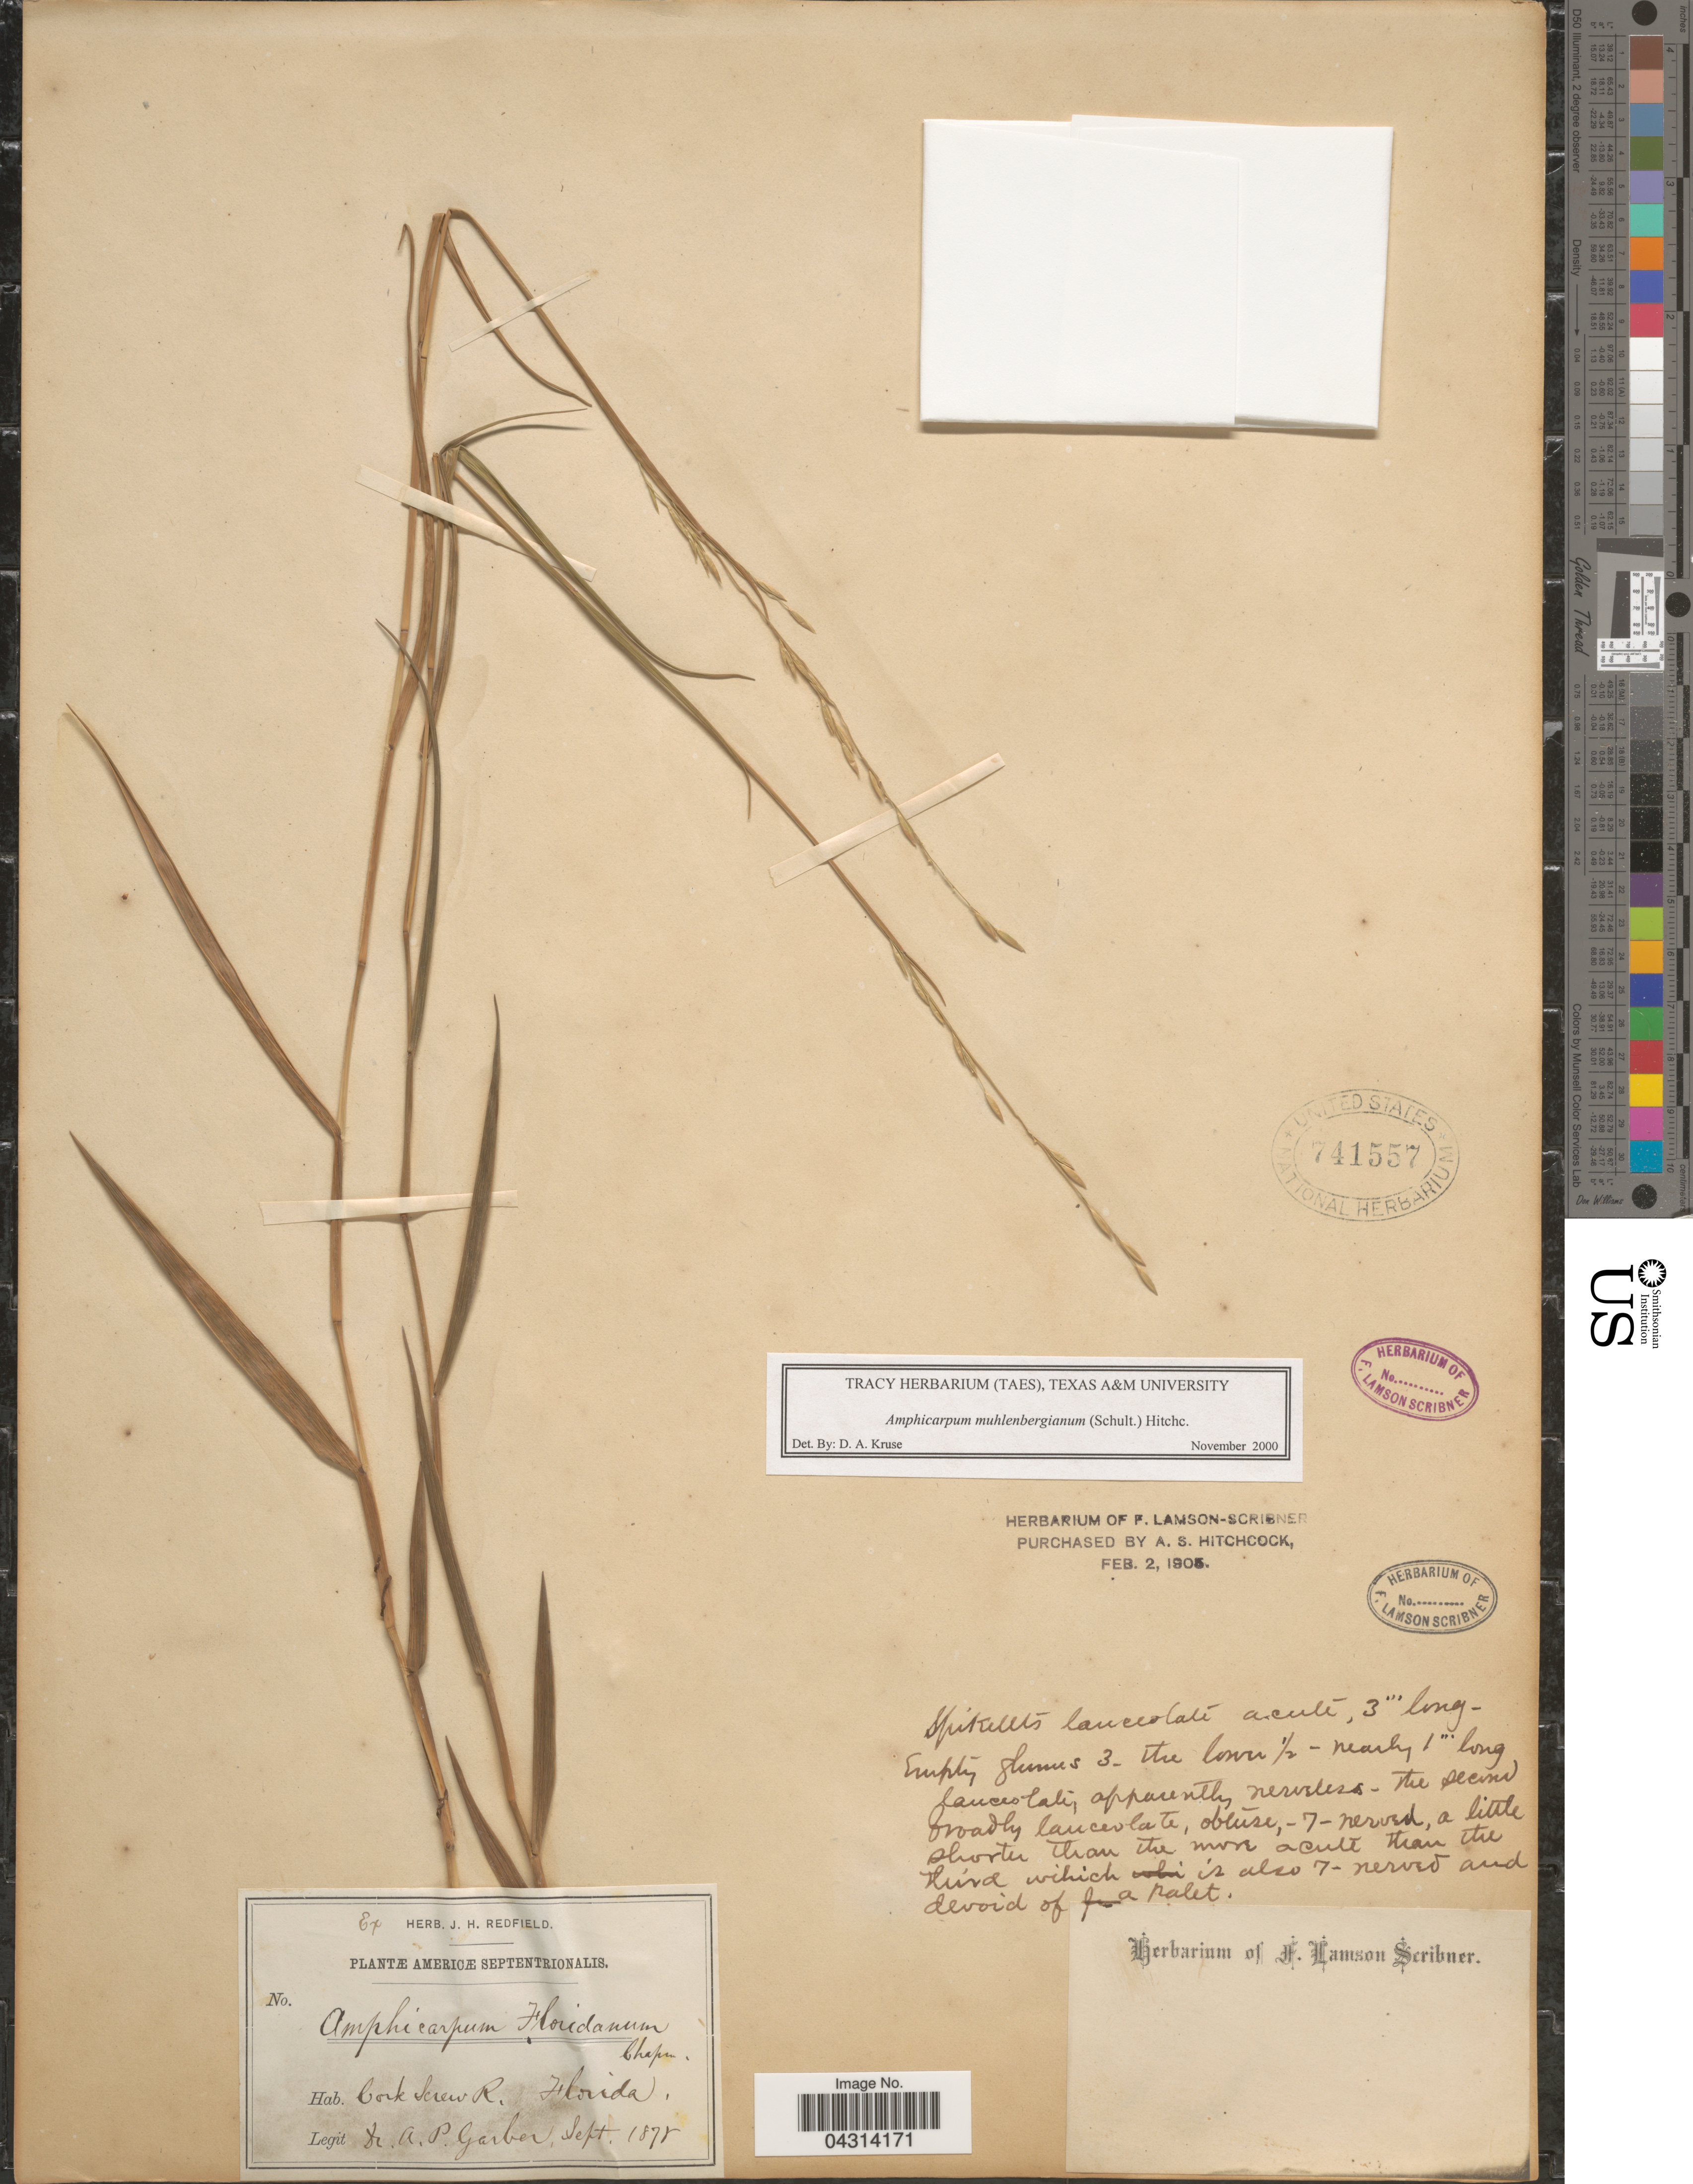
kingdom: Plantae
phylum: Tracheophyta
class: Liliopsida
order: Poales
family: Poaceae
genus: Amphicarpum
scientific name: Amphicarpum muhlenbergianum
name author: (Schult.) Hitchc.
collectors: A. P. Garber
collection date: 1878-09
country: United States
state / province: Florida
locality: Americæ Septentrionalis. Cork Screw R.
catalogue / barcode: US 741557